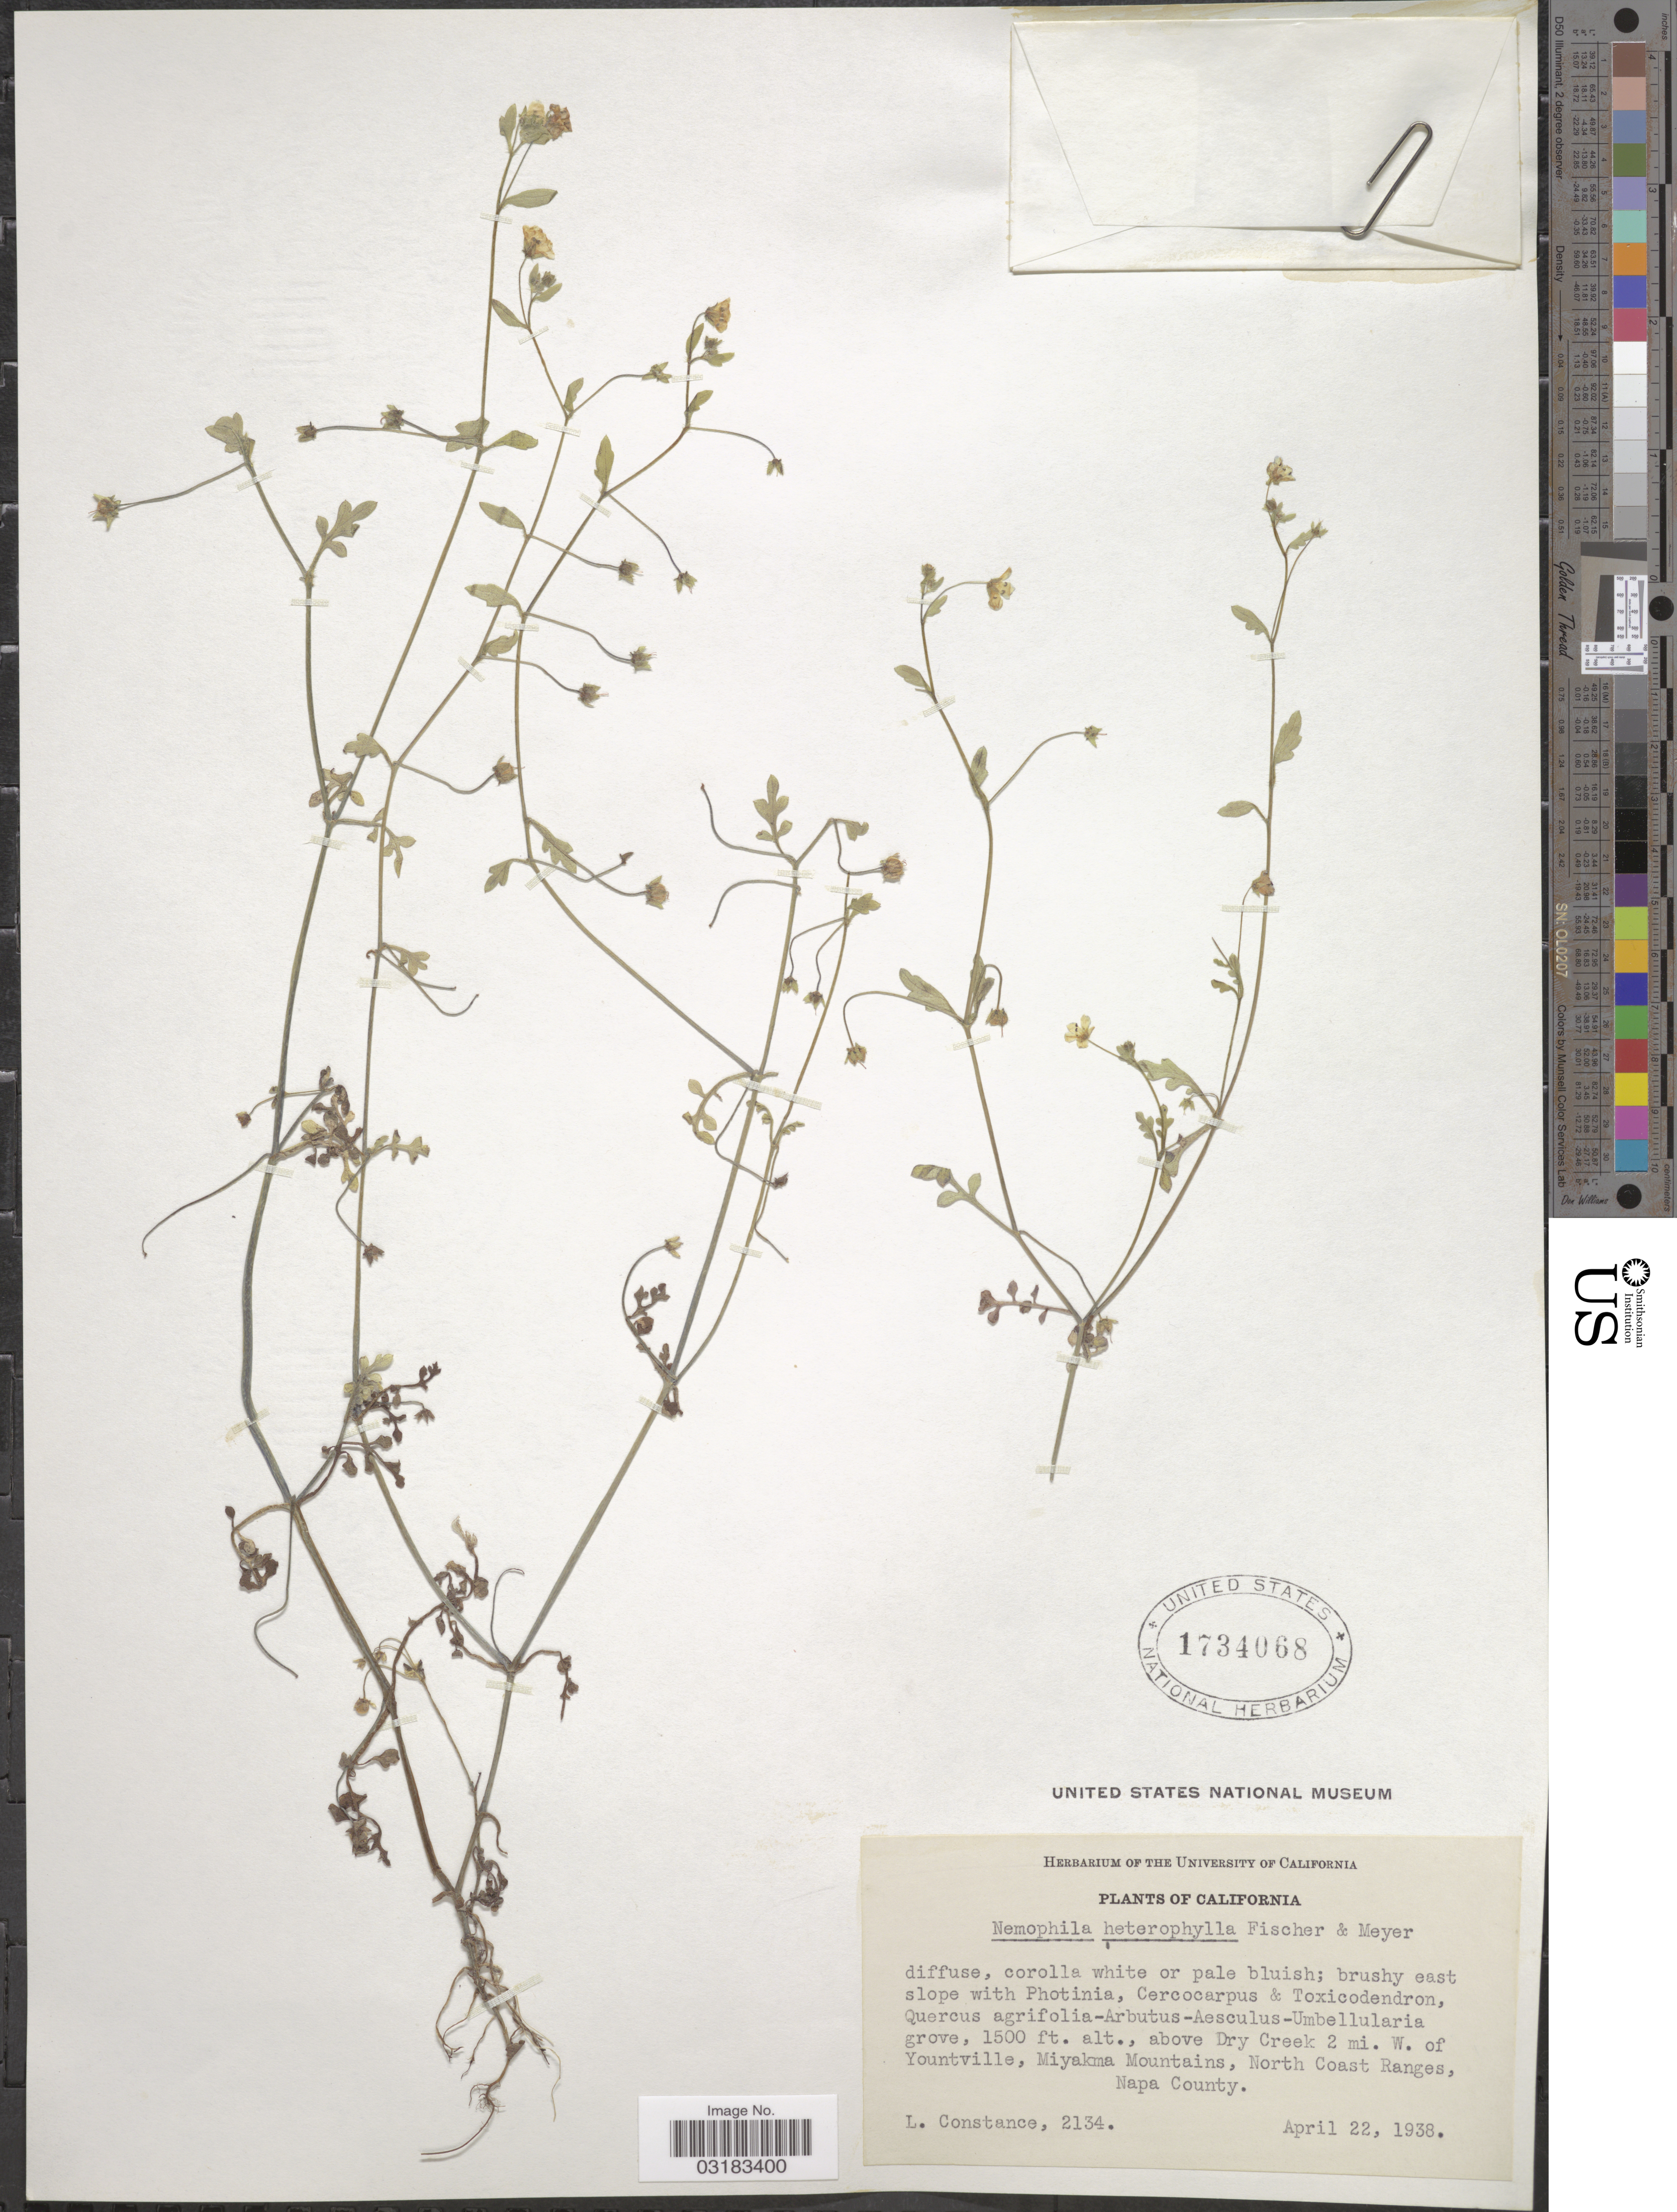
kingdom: Plantae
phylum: Tracheophyta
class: Magnoliopsida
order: Boraginales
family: Hydrophyllaceae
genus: Nemophila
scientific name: Nemophila heterophylla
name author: Fisch. & C.A. Mey.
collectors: L. Constance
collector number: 2134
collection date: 1938-04-22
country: United States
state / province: California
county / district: Napa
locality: Above Dry Creek 2 mi. W. of Yountville, Miyakma Mountains, North Coast Ranges, Napa County.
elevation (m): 457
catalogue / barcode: US 1734068